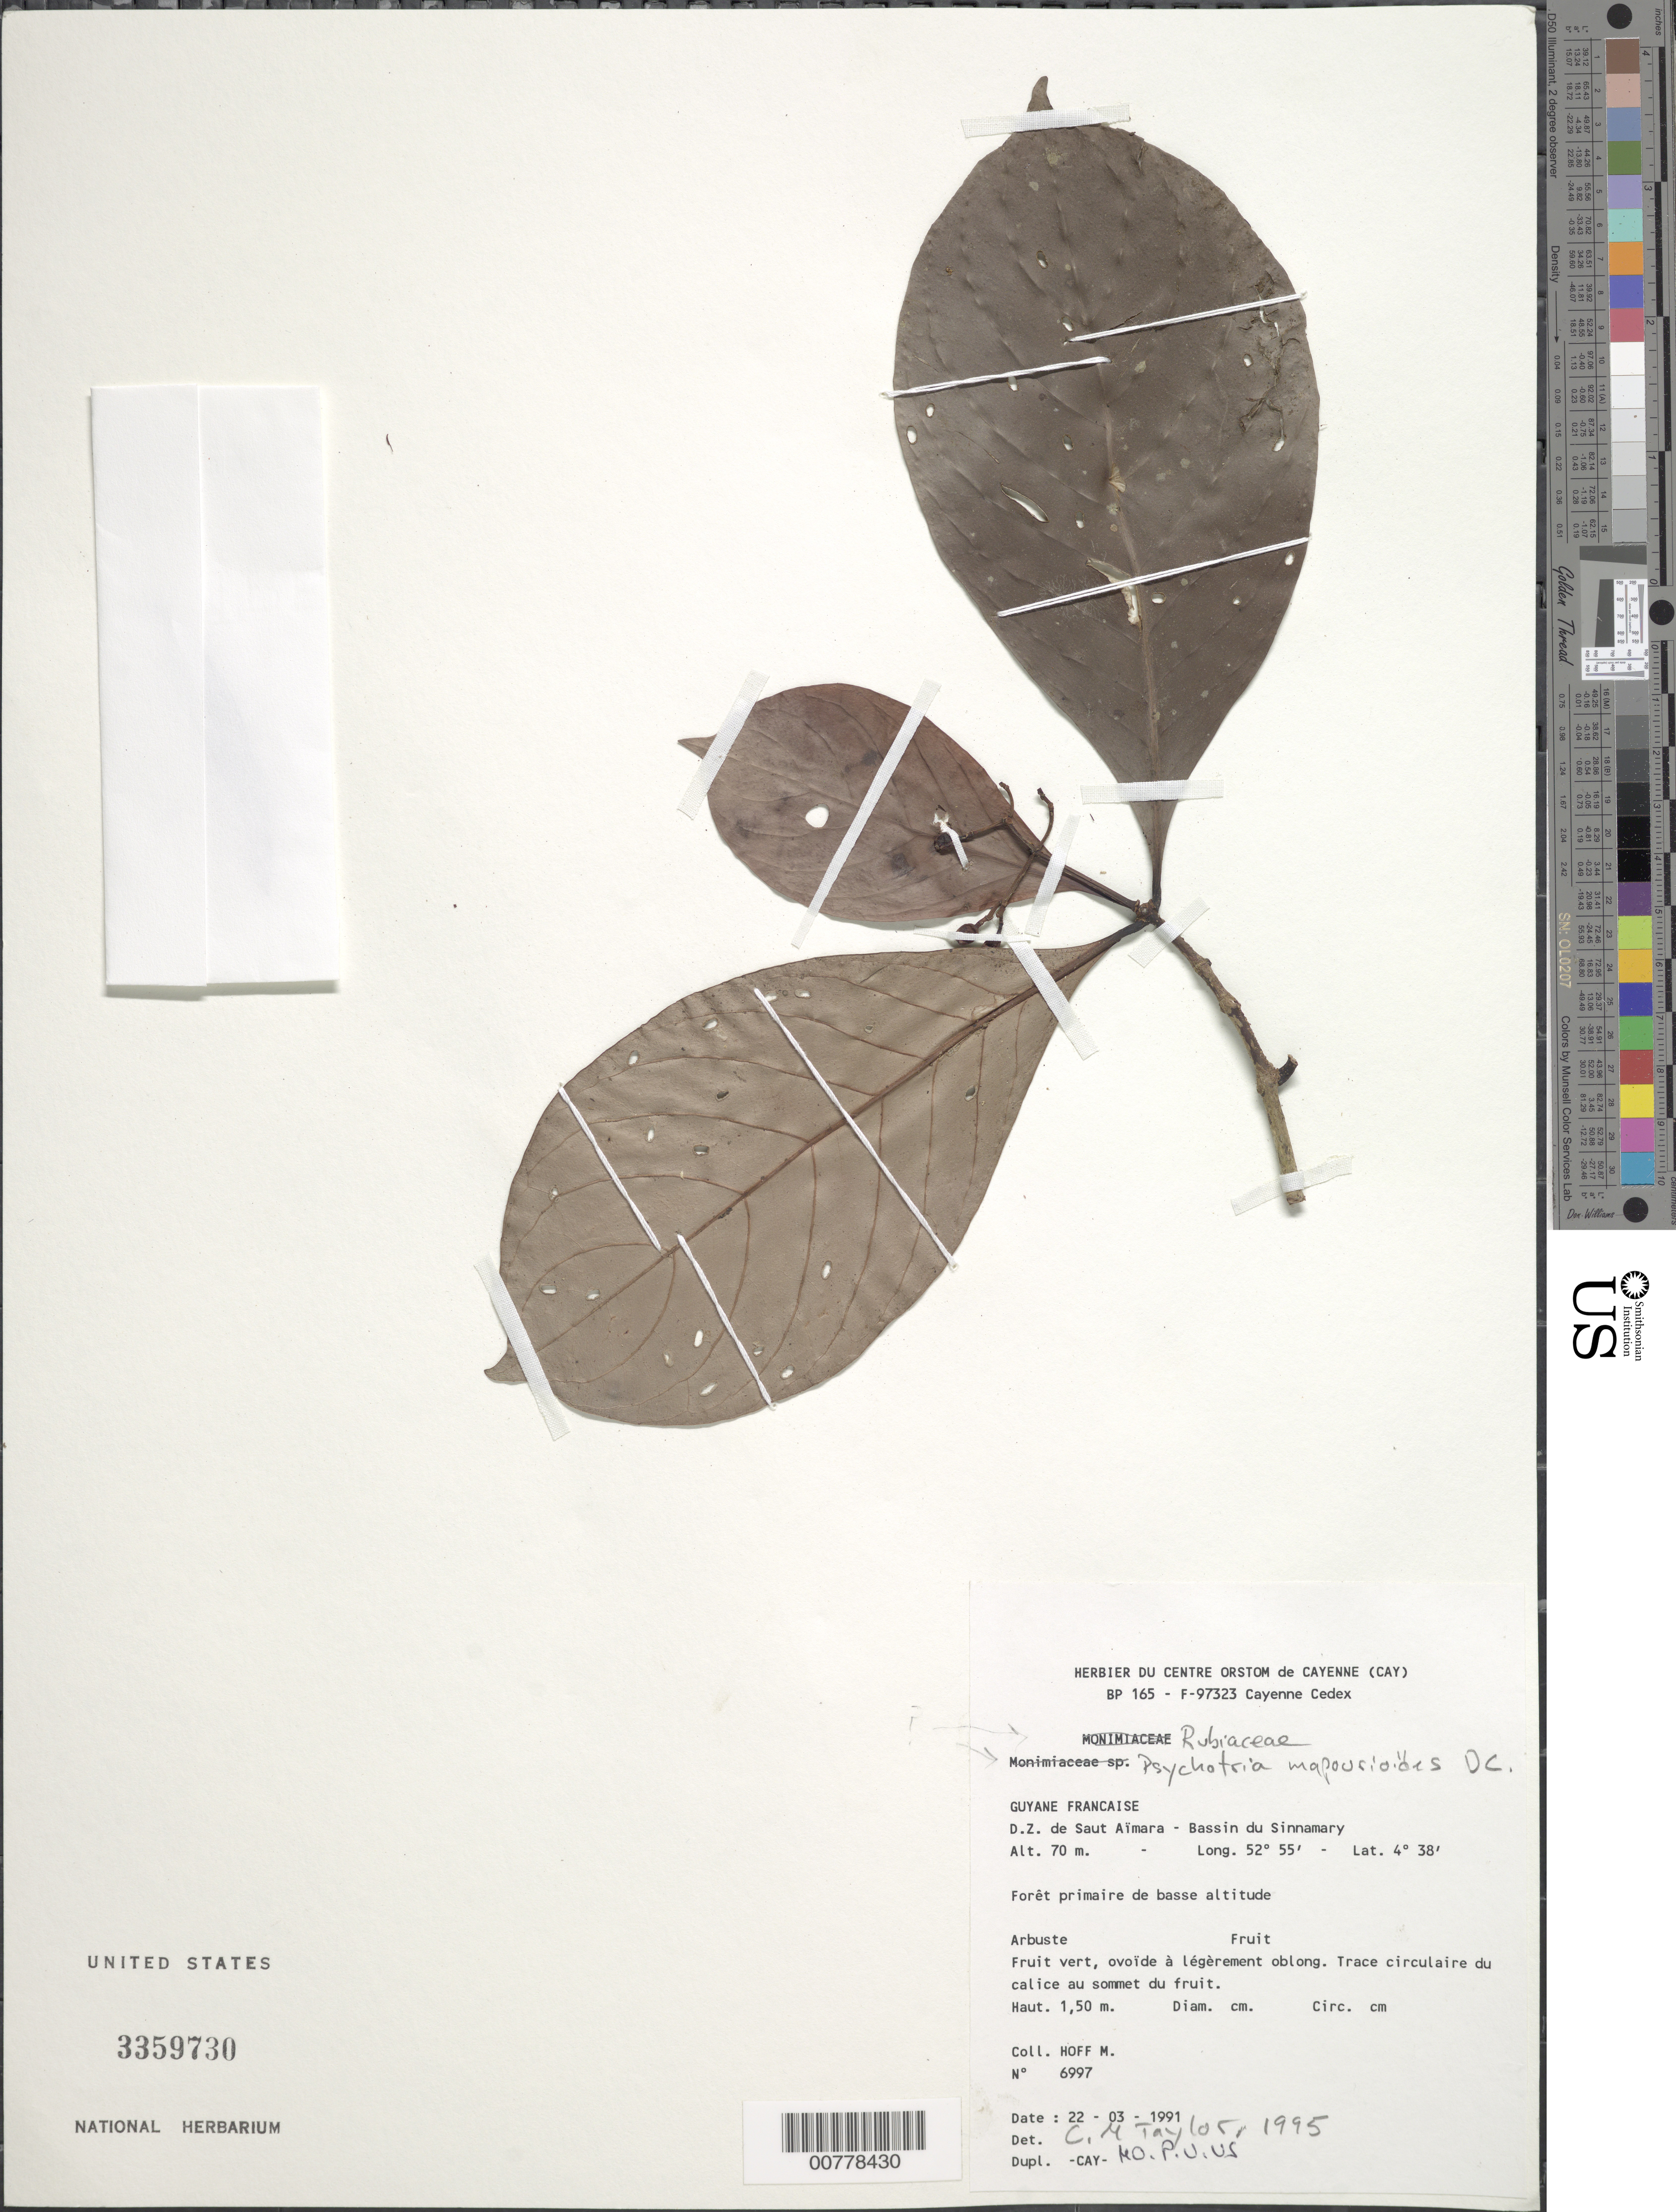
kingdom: Plantae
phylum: Tracheophyta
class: Magnoliopsida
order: Gentianales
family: Rubiaceae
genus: Psychotria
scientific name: Psychotria mapourioides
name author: DC.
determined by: Taylor, Charlotte M.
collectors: M. Hoff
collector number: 6997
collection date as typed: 22-Mar-91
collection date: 1991-03-22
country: French Guiana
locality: Saut Aïmara, Bassin du Sinnamary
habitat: Forêt de pente de basse altitude.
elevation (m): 70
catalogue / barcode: US 3359730